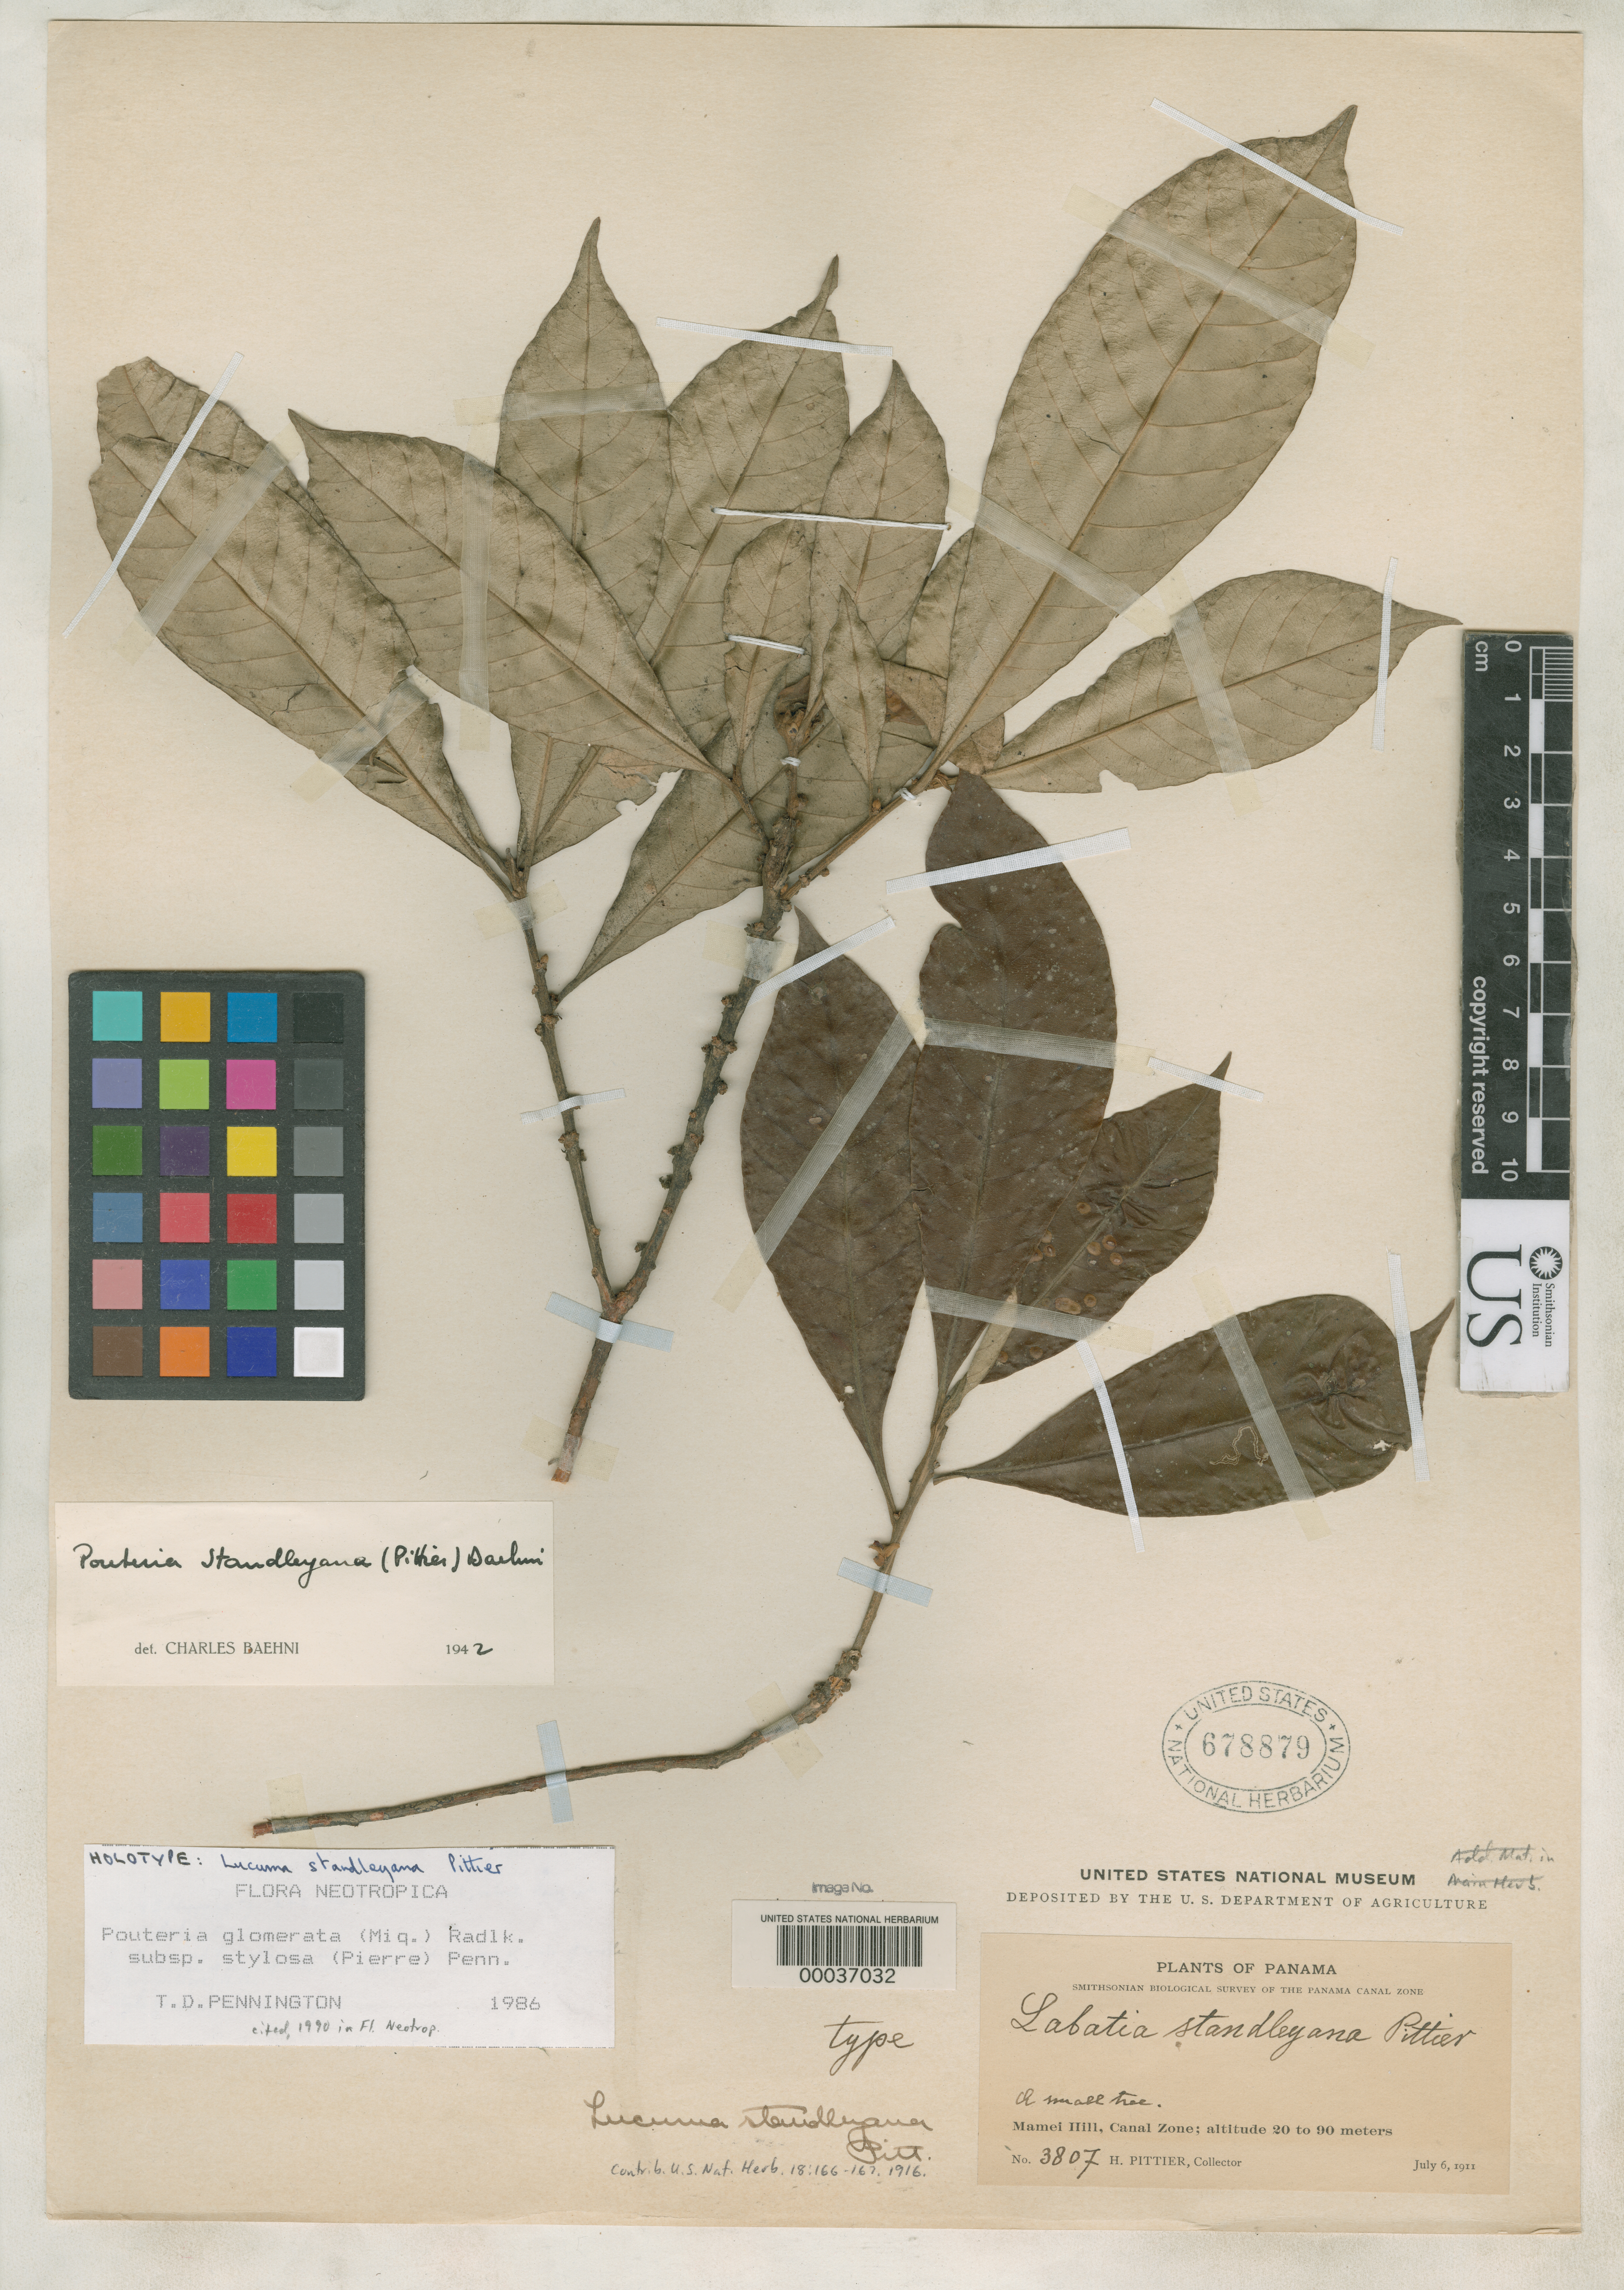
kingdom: Plantae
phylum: Tracheophyta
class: Magnoliopsida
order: Ericales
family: Sapotaceae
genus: Lucuma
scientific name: Lucuma standleyana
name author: Pittier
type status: Holotype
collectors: H. F. Pittier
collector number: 3807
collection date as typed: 06 Jul 1911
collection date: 1911-07-06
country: Panama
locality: Mamei Hill.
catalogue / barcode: US 678879